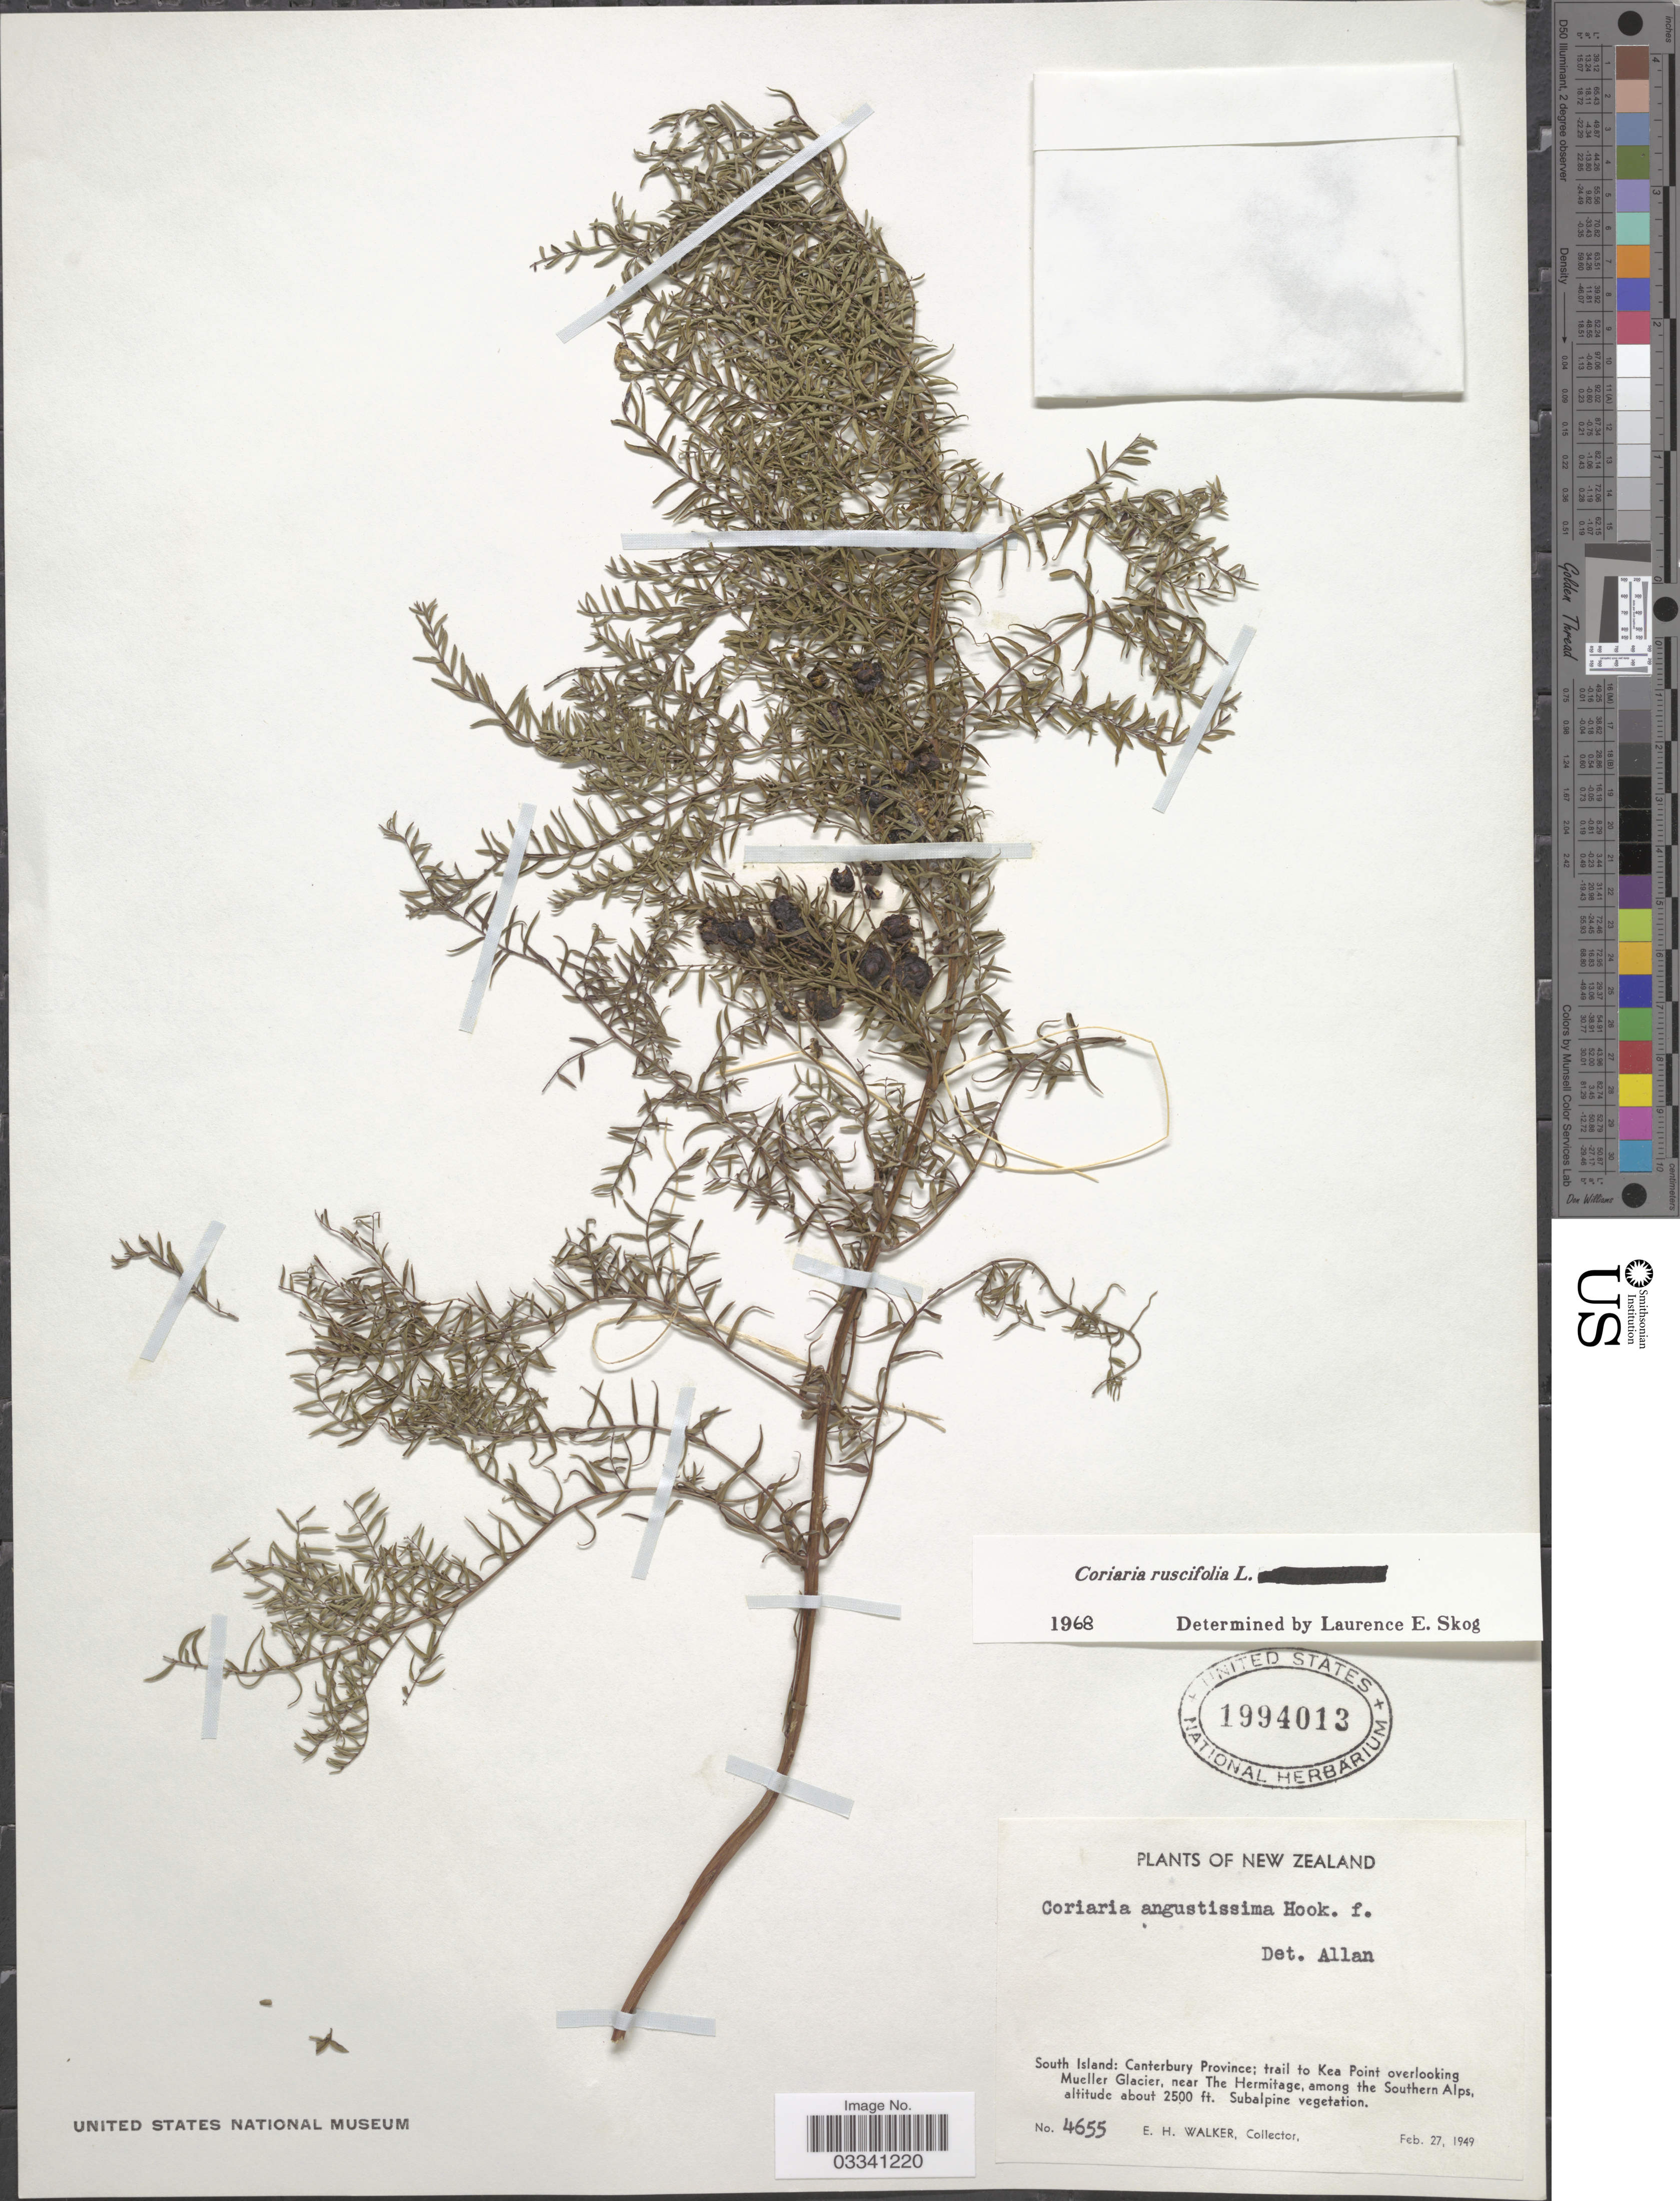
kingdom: Plantae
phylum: Tracheophyta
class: Magnoliopsida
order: Cucurbitales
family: Coriariaceae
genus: Coriaria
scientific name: Coriaria ruscifolia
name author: L.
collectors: E. H. Walker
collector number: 4655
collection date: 1949-02-27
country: New Zealand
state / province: Canterbury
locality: South Island: trail to Kea Point overlooking Mueller Glacier, near The Hermitage, among the Southern Alps.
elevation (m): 762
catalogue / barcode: US 1994013